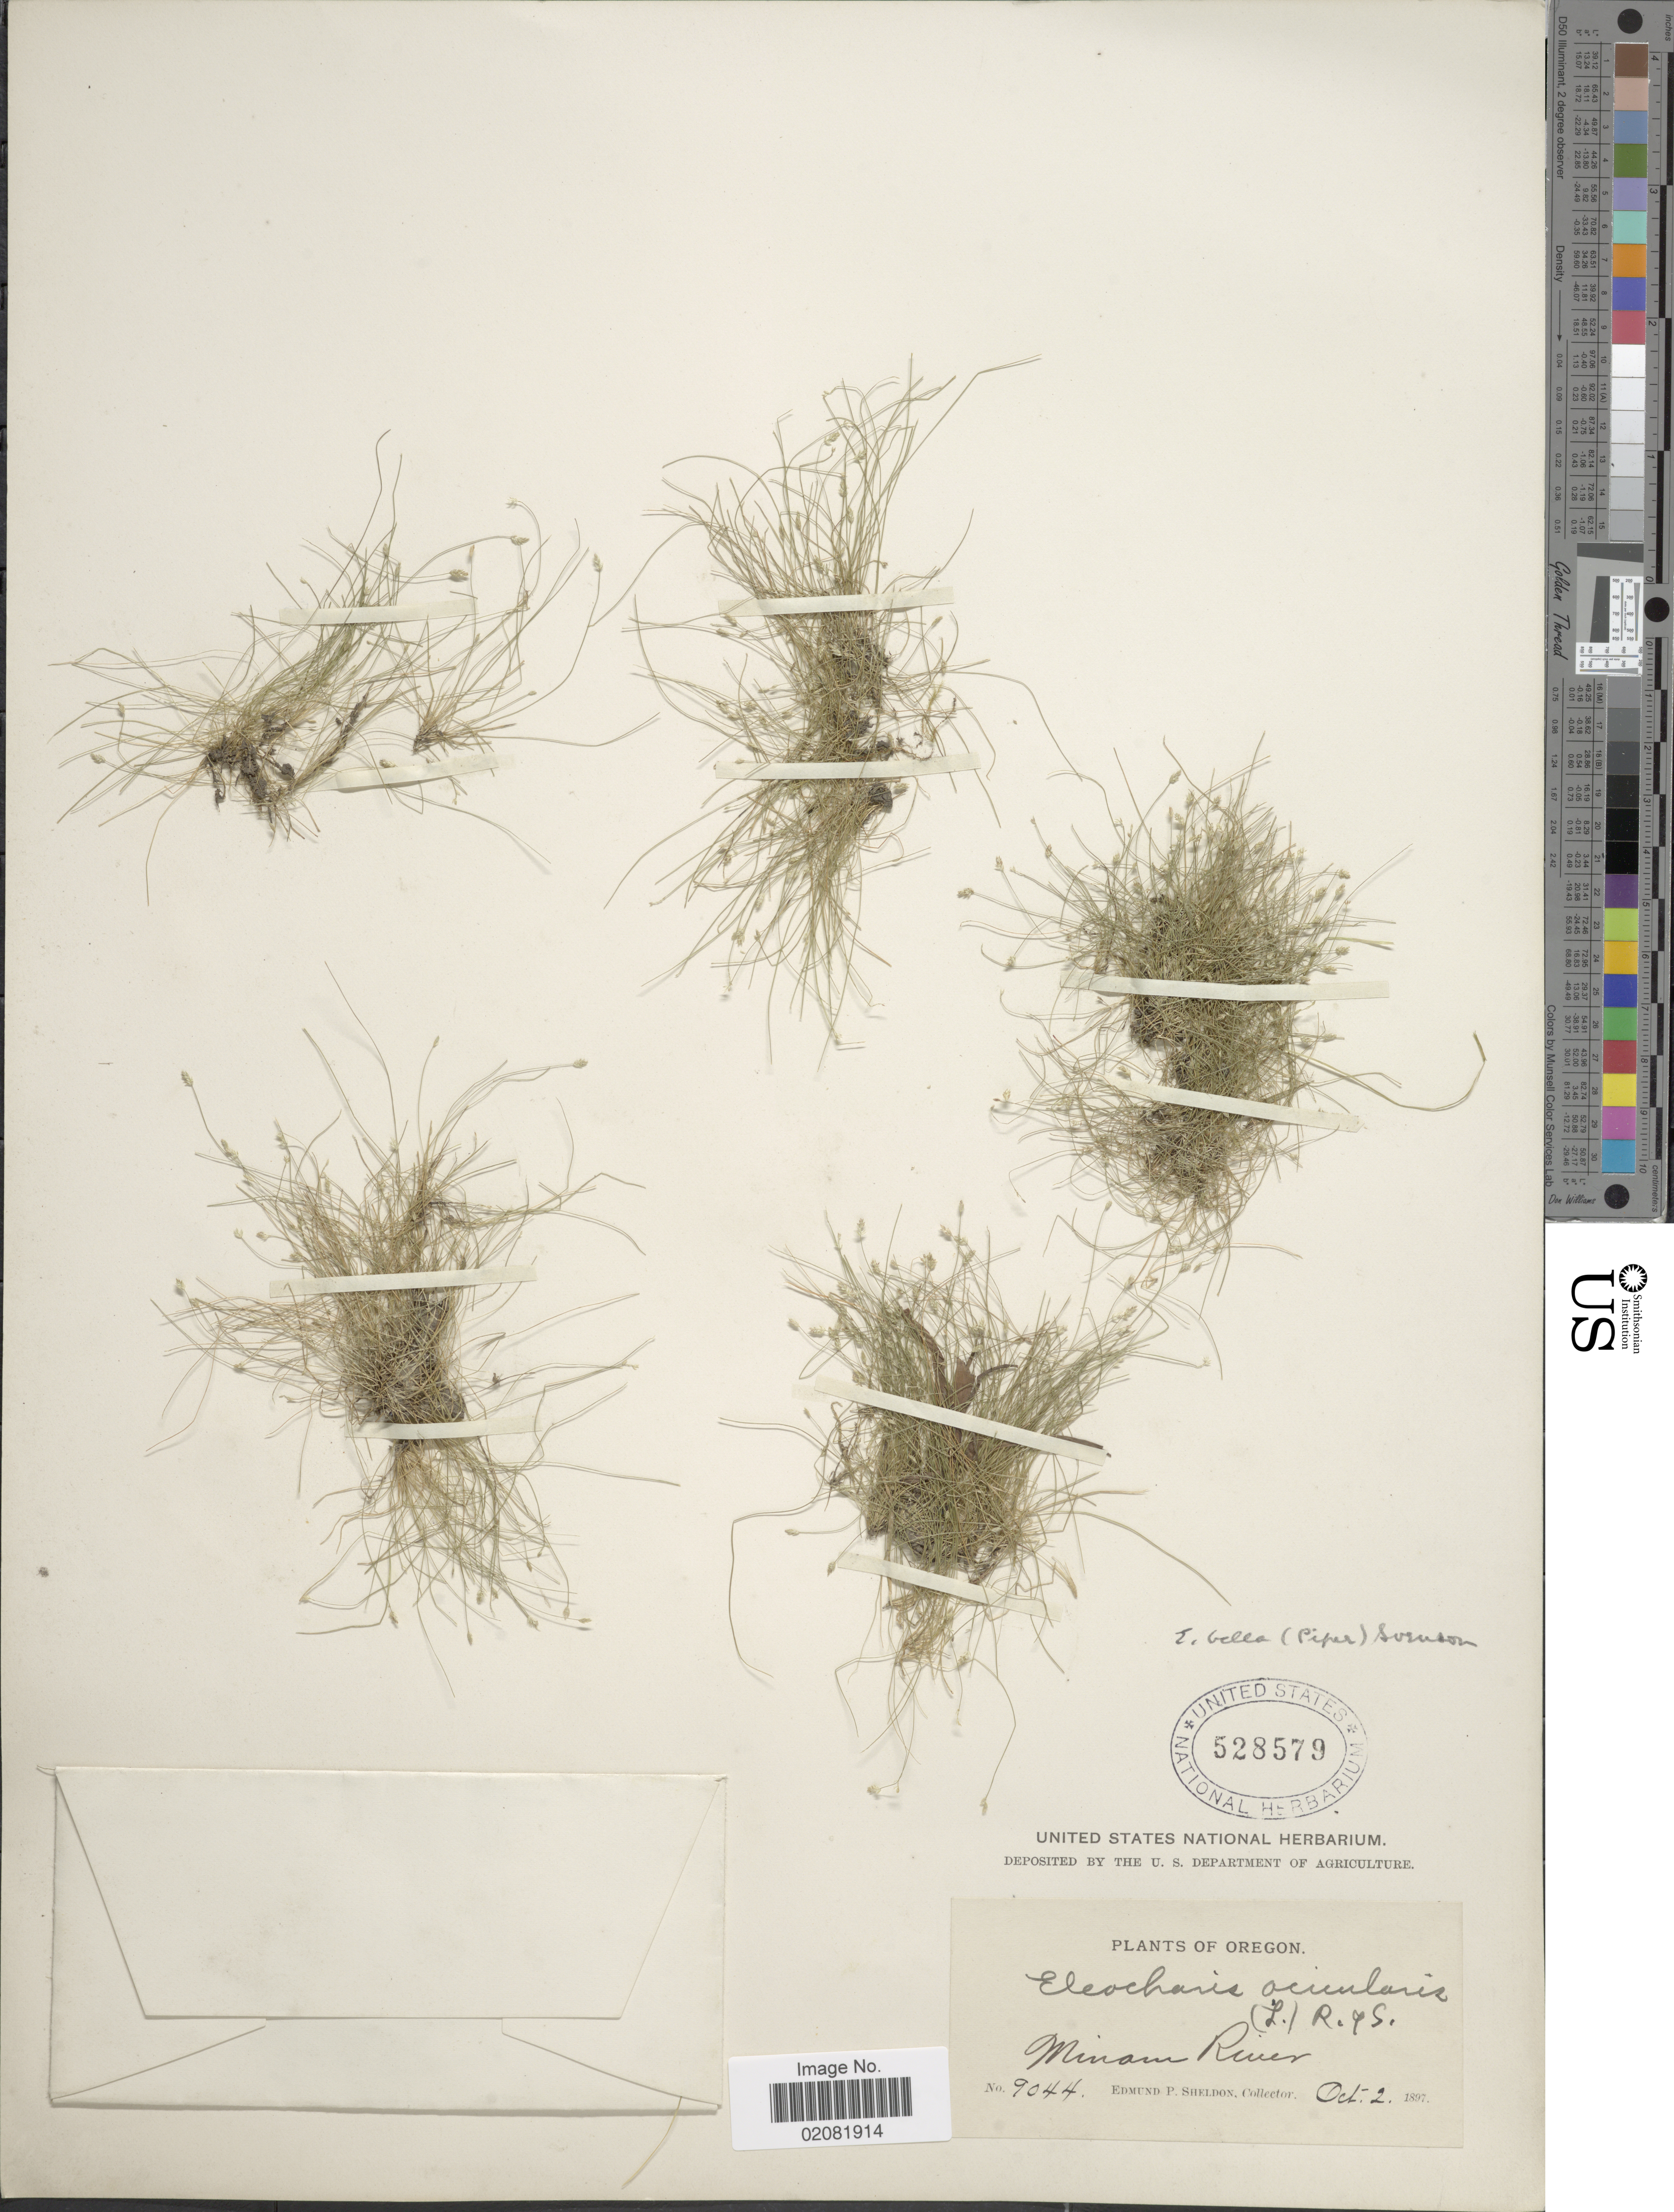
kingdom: Plantae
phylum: Tracheophyta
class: Liliopsida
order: Poales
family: Cyperaceae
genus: Eleocharis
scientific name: Eleocharis bella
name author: (Piper) Svenson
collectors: E. P. Sheldon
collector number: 9044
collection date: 1897-10-02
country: United States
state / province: Oregon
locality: Minam River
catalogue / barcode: US 528579